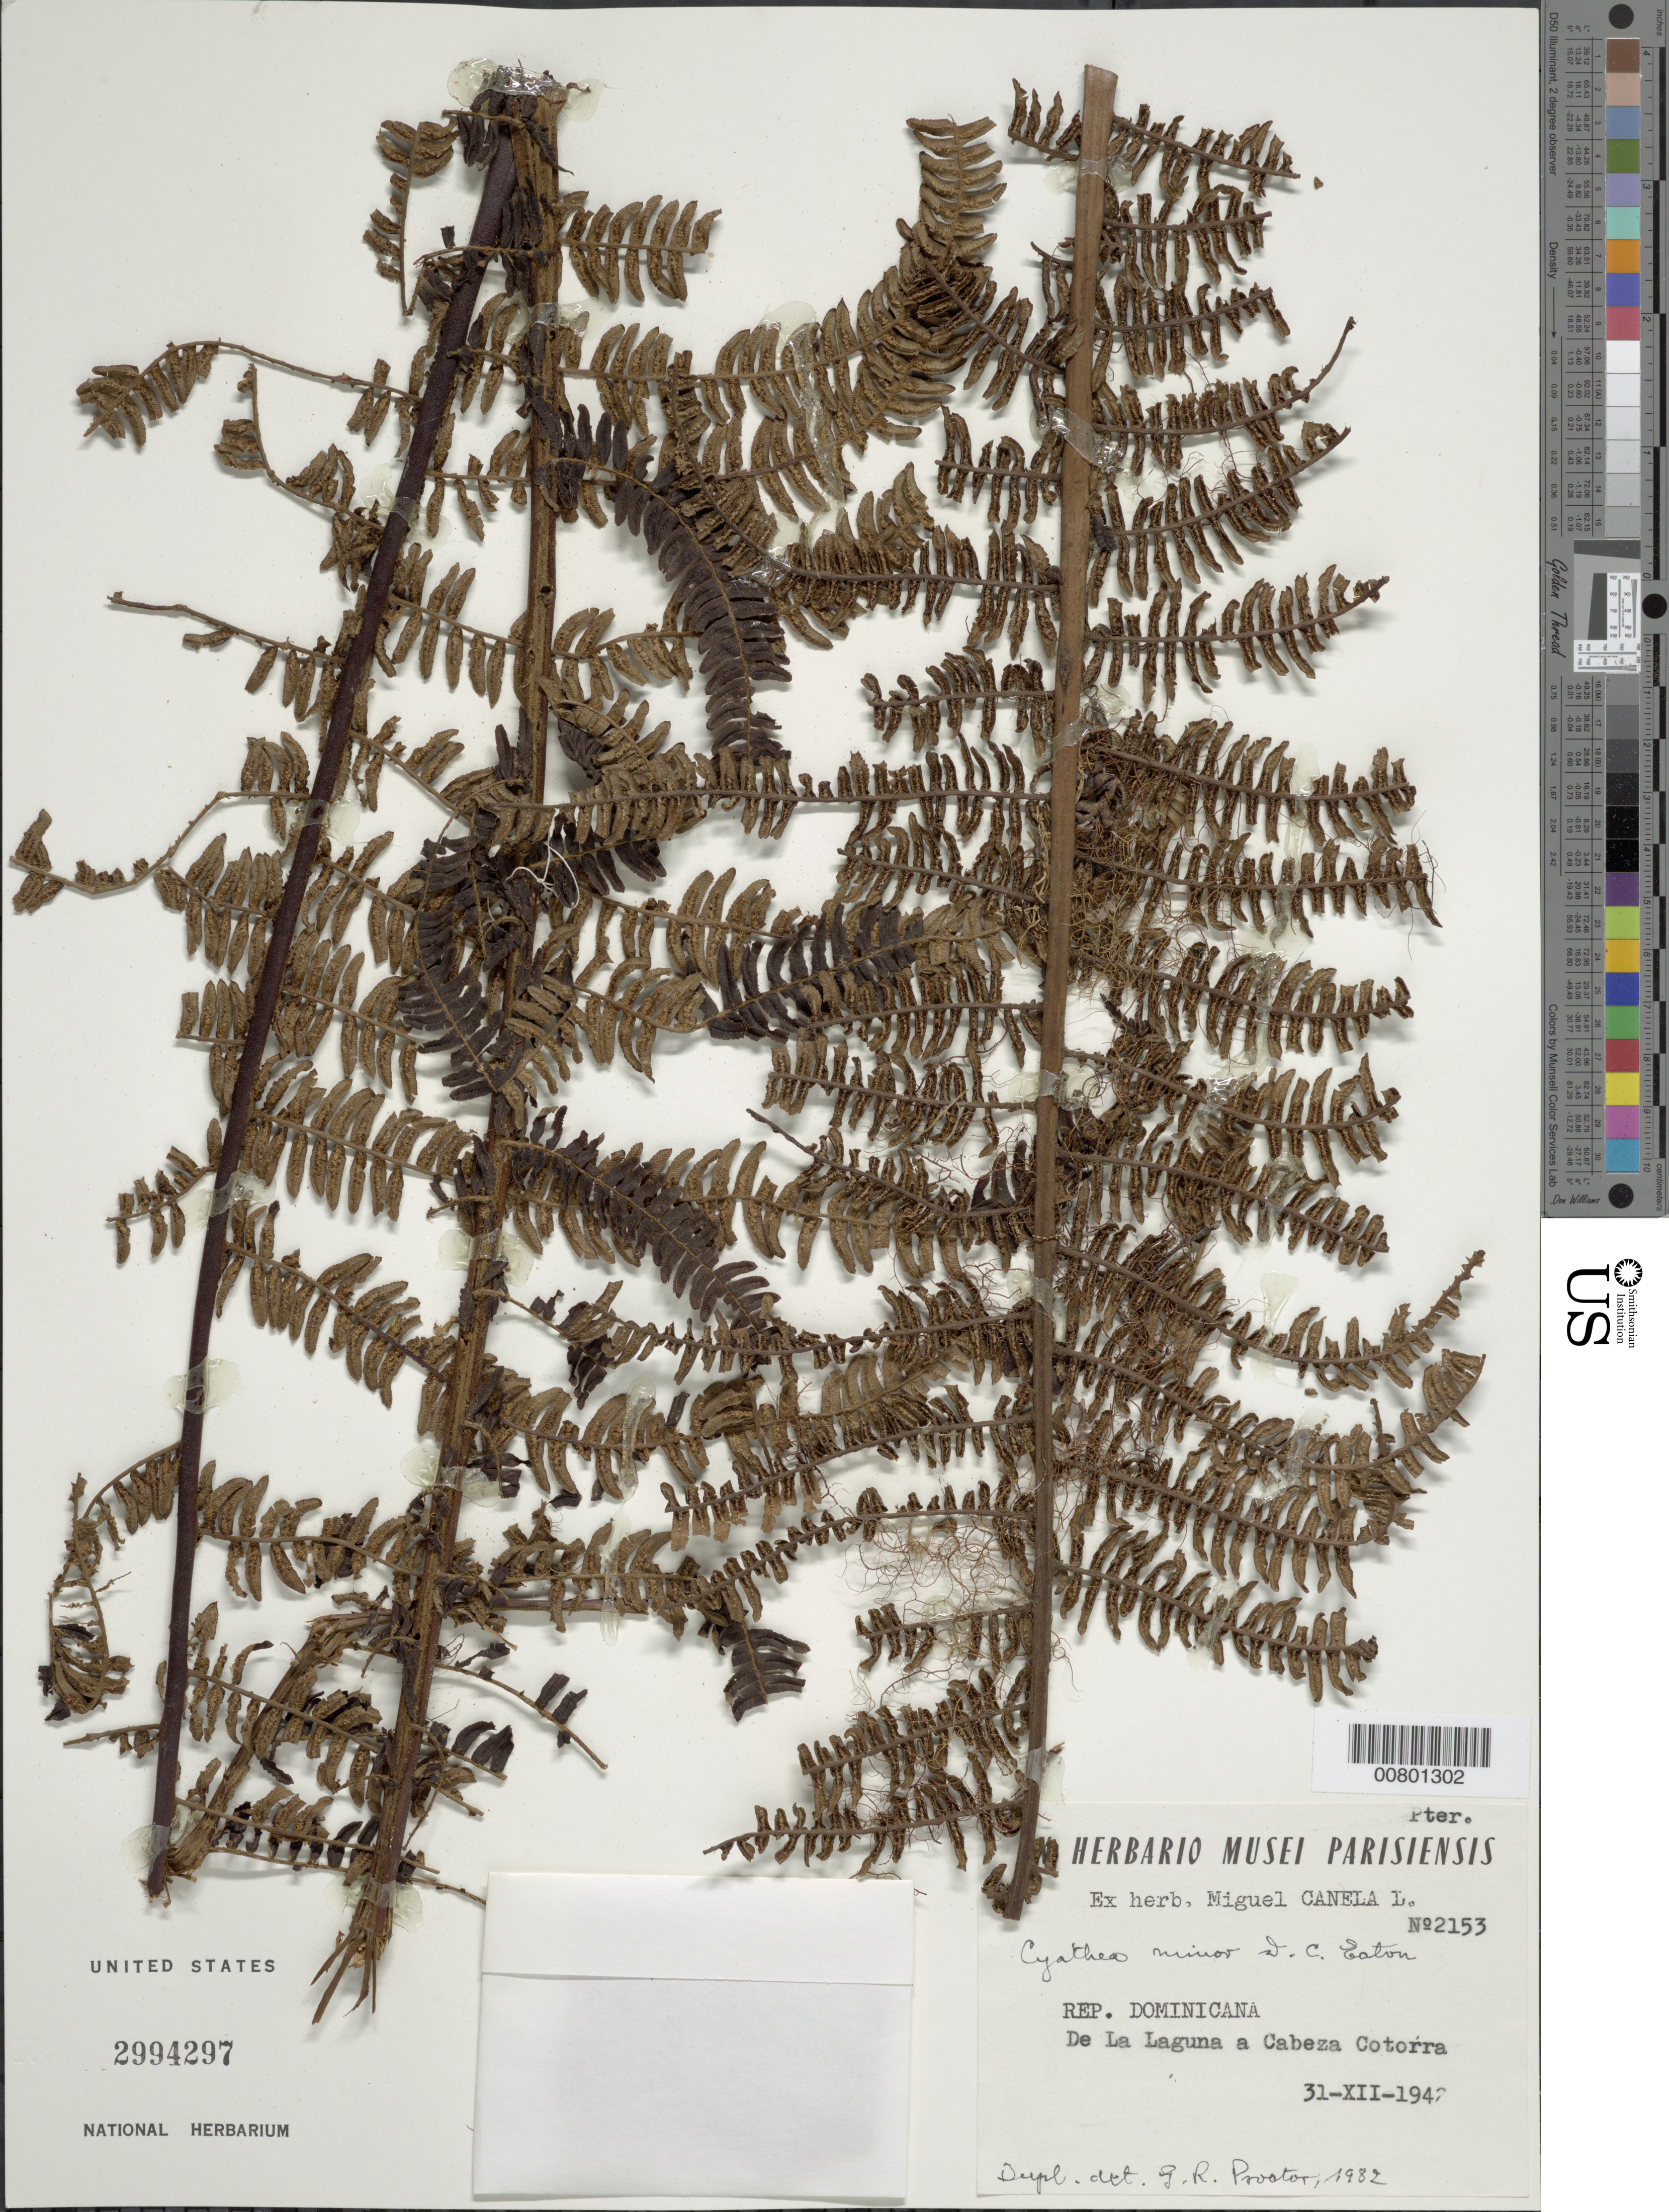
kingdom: Plantae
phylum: Tracheophyta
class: Polypodiopsida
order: Cyatheales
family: Cyatheaceae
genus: Alsophila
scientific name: Alsophila minor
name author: (D.C. Eaton) R.M. Tryon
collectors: M. Canela Lazaro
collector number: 2153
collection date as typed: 31 Dec 1942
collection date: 1942-12-31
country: Dominican Republic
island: Hispaniola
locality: La Laguna a Cabeza Cotorra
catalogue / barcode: US 2994297